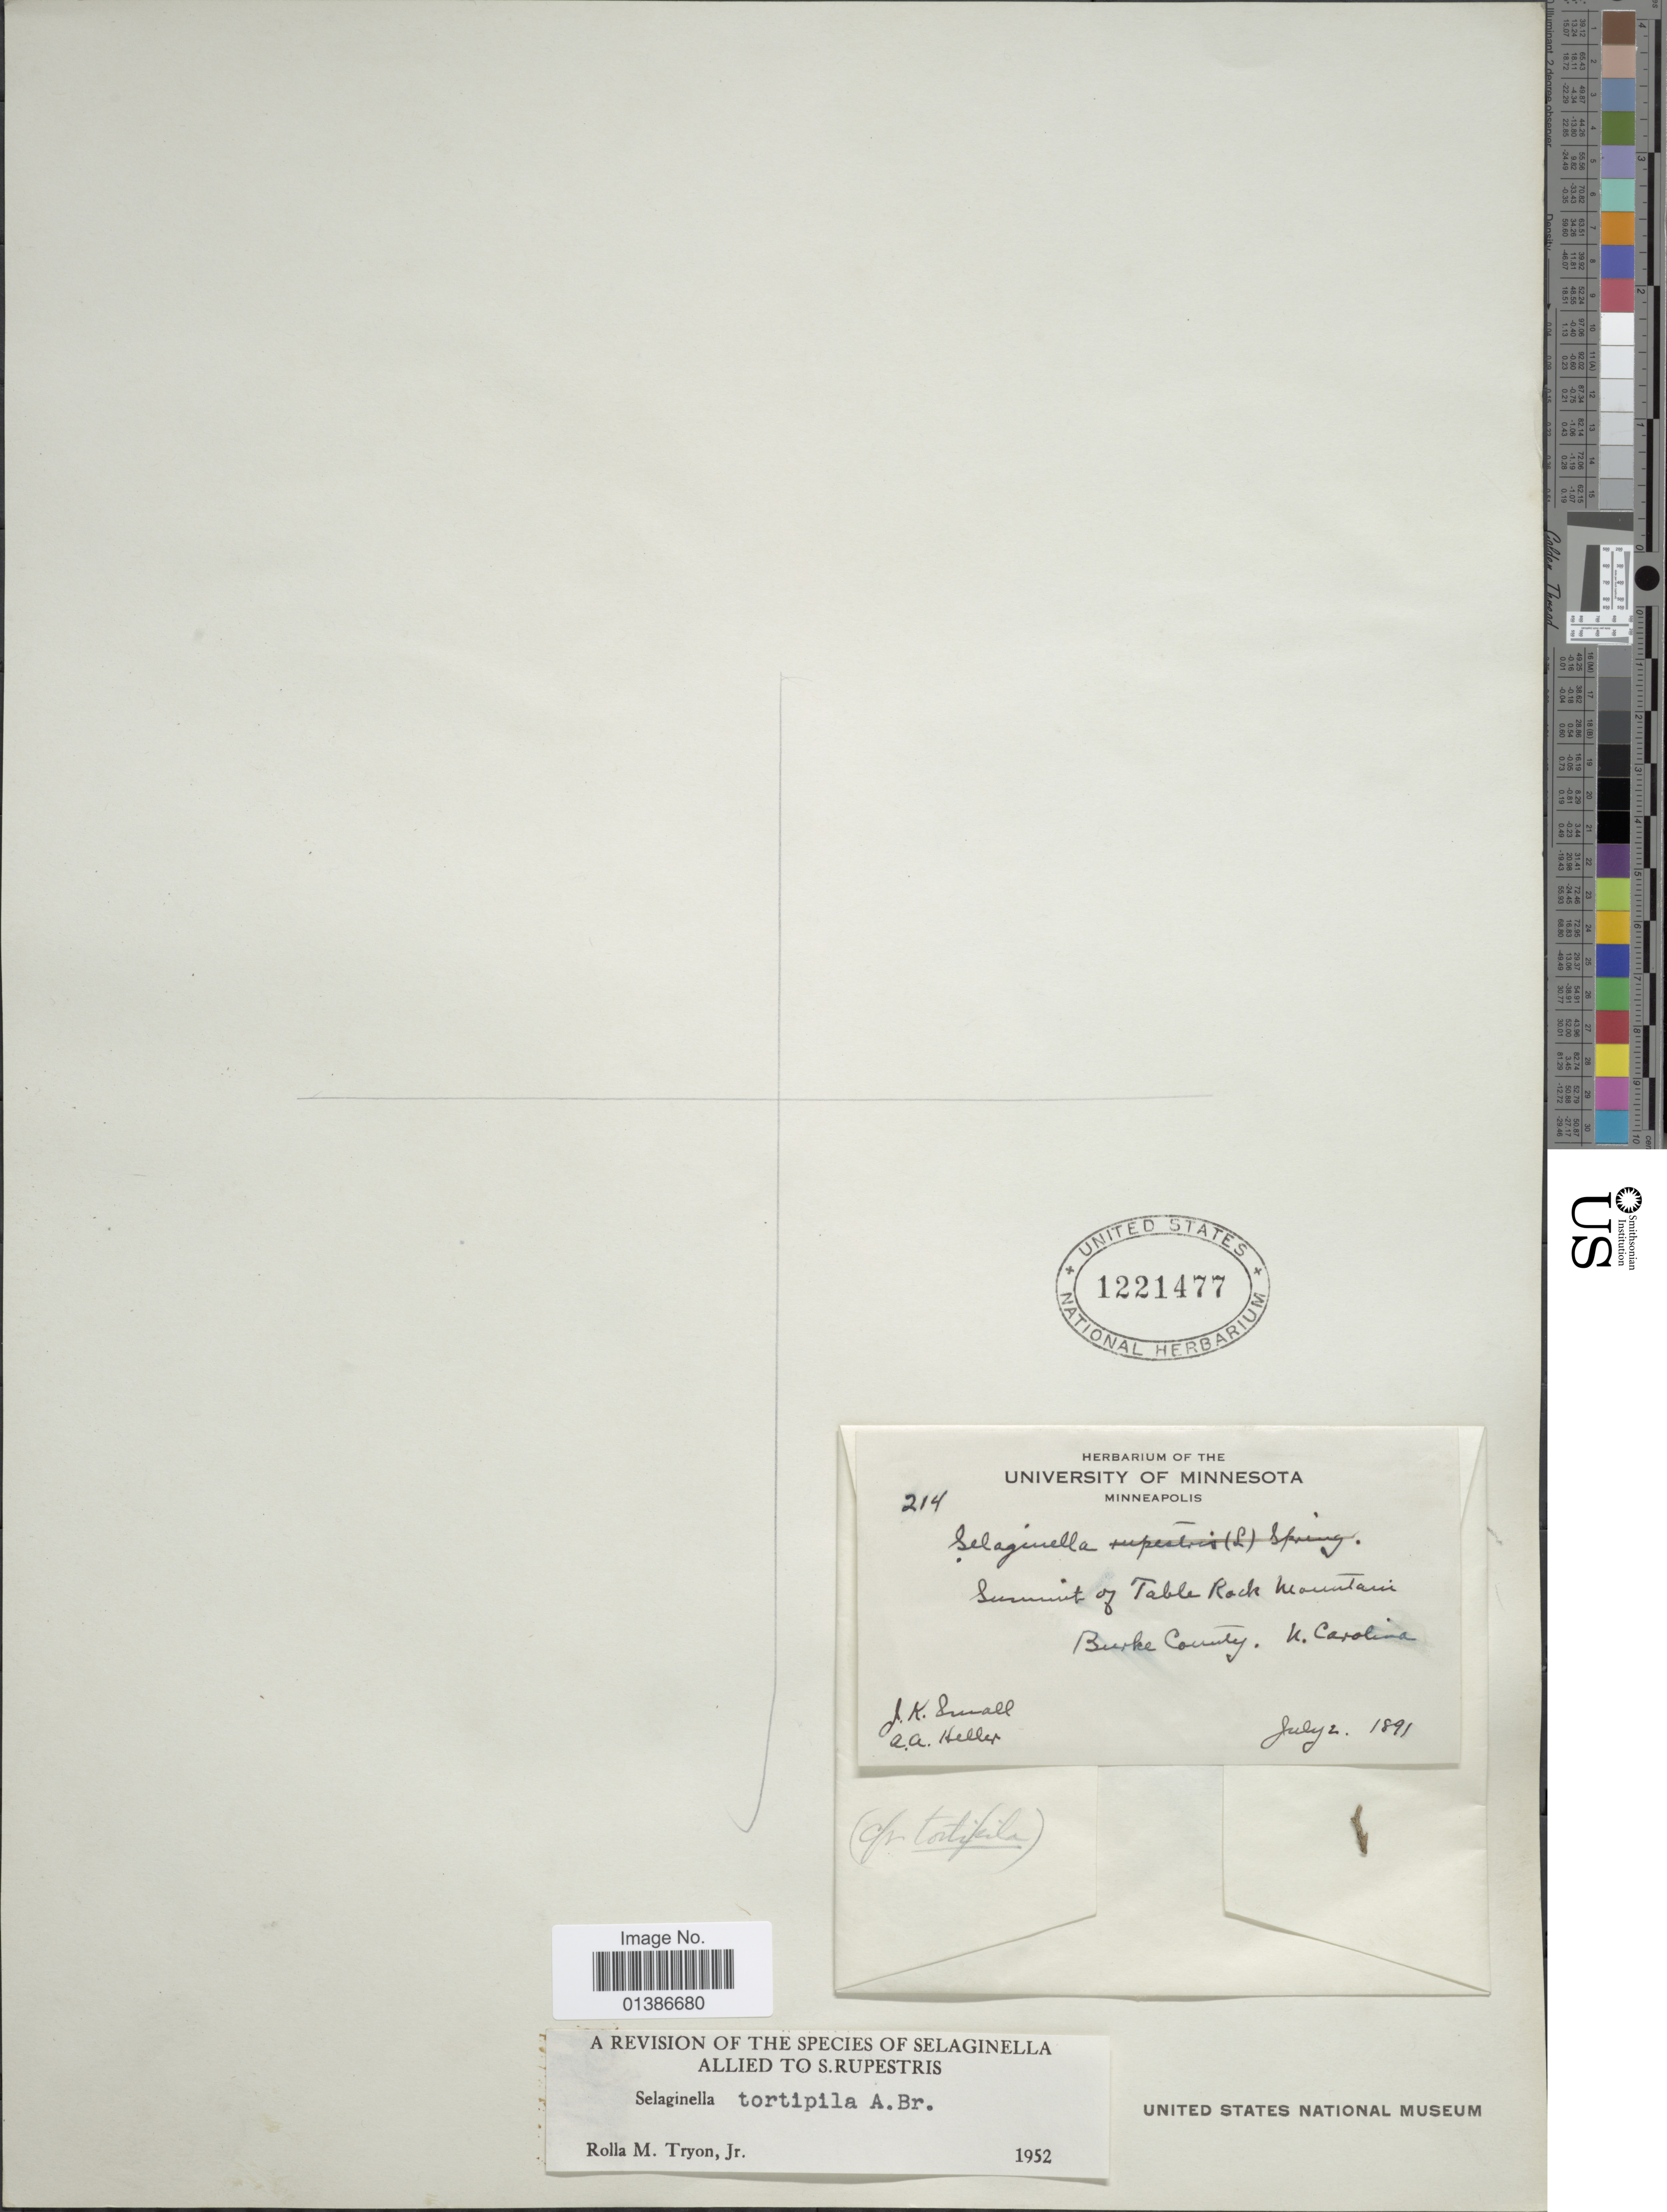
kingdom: Plantae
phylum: Tracheophyta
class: Lycopodiopsida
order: Selaginellales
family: Selaginellaceae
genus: Selaginella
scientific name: Selaginella tortipila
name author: A. Braun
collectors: J. K. Small & A. A. Heller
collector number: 214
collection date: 1891-07-02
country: United States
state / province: North Carolina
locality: Summit of Table Rock Mountain, Burke County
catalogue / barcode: US 1221477